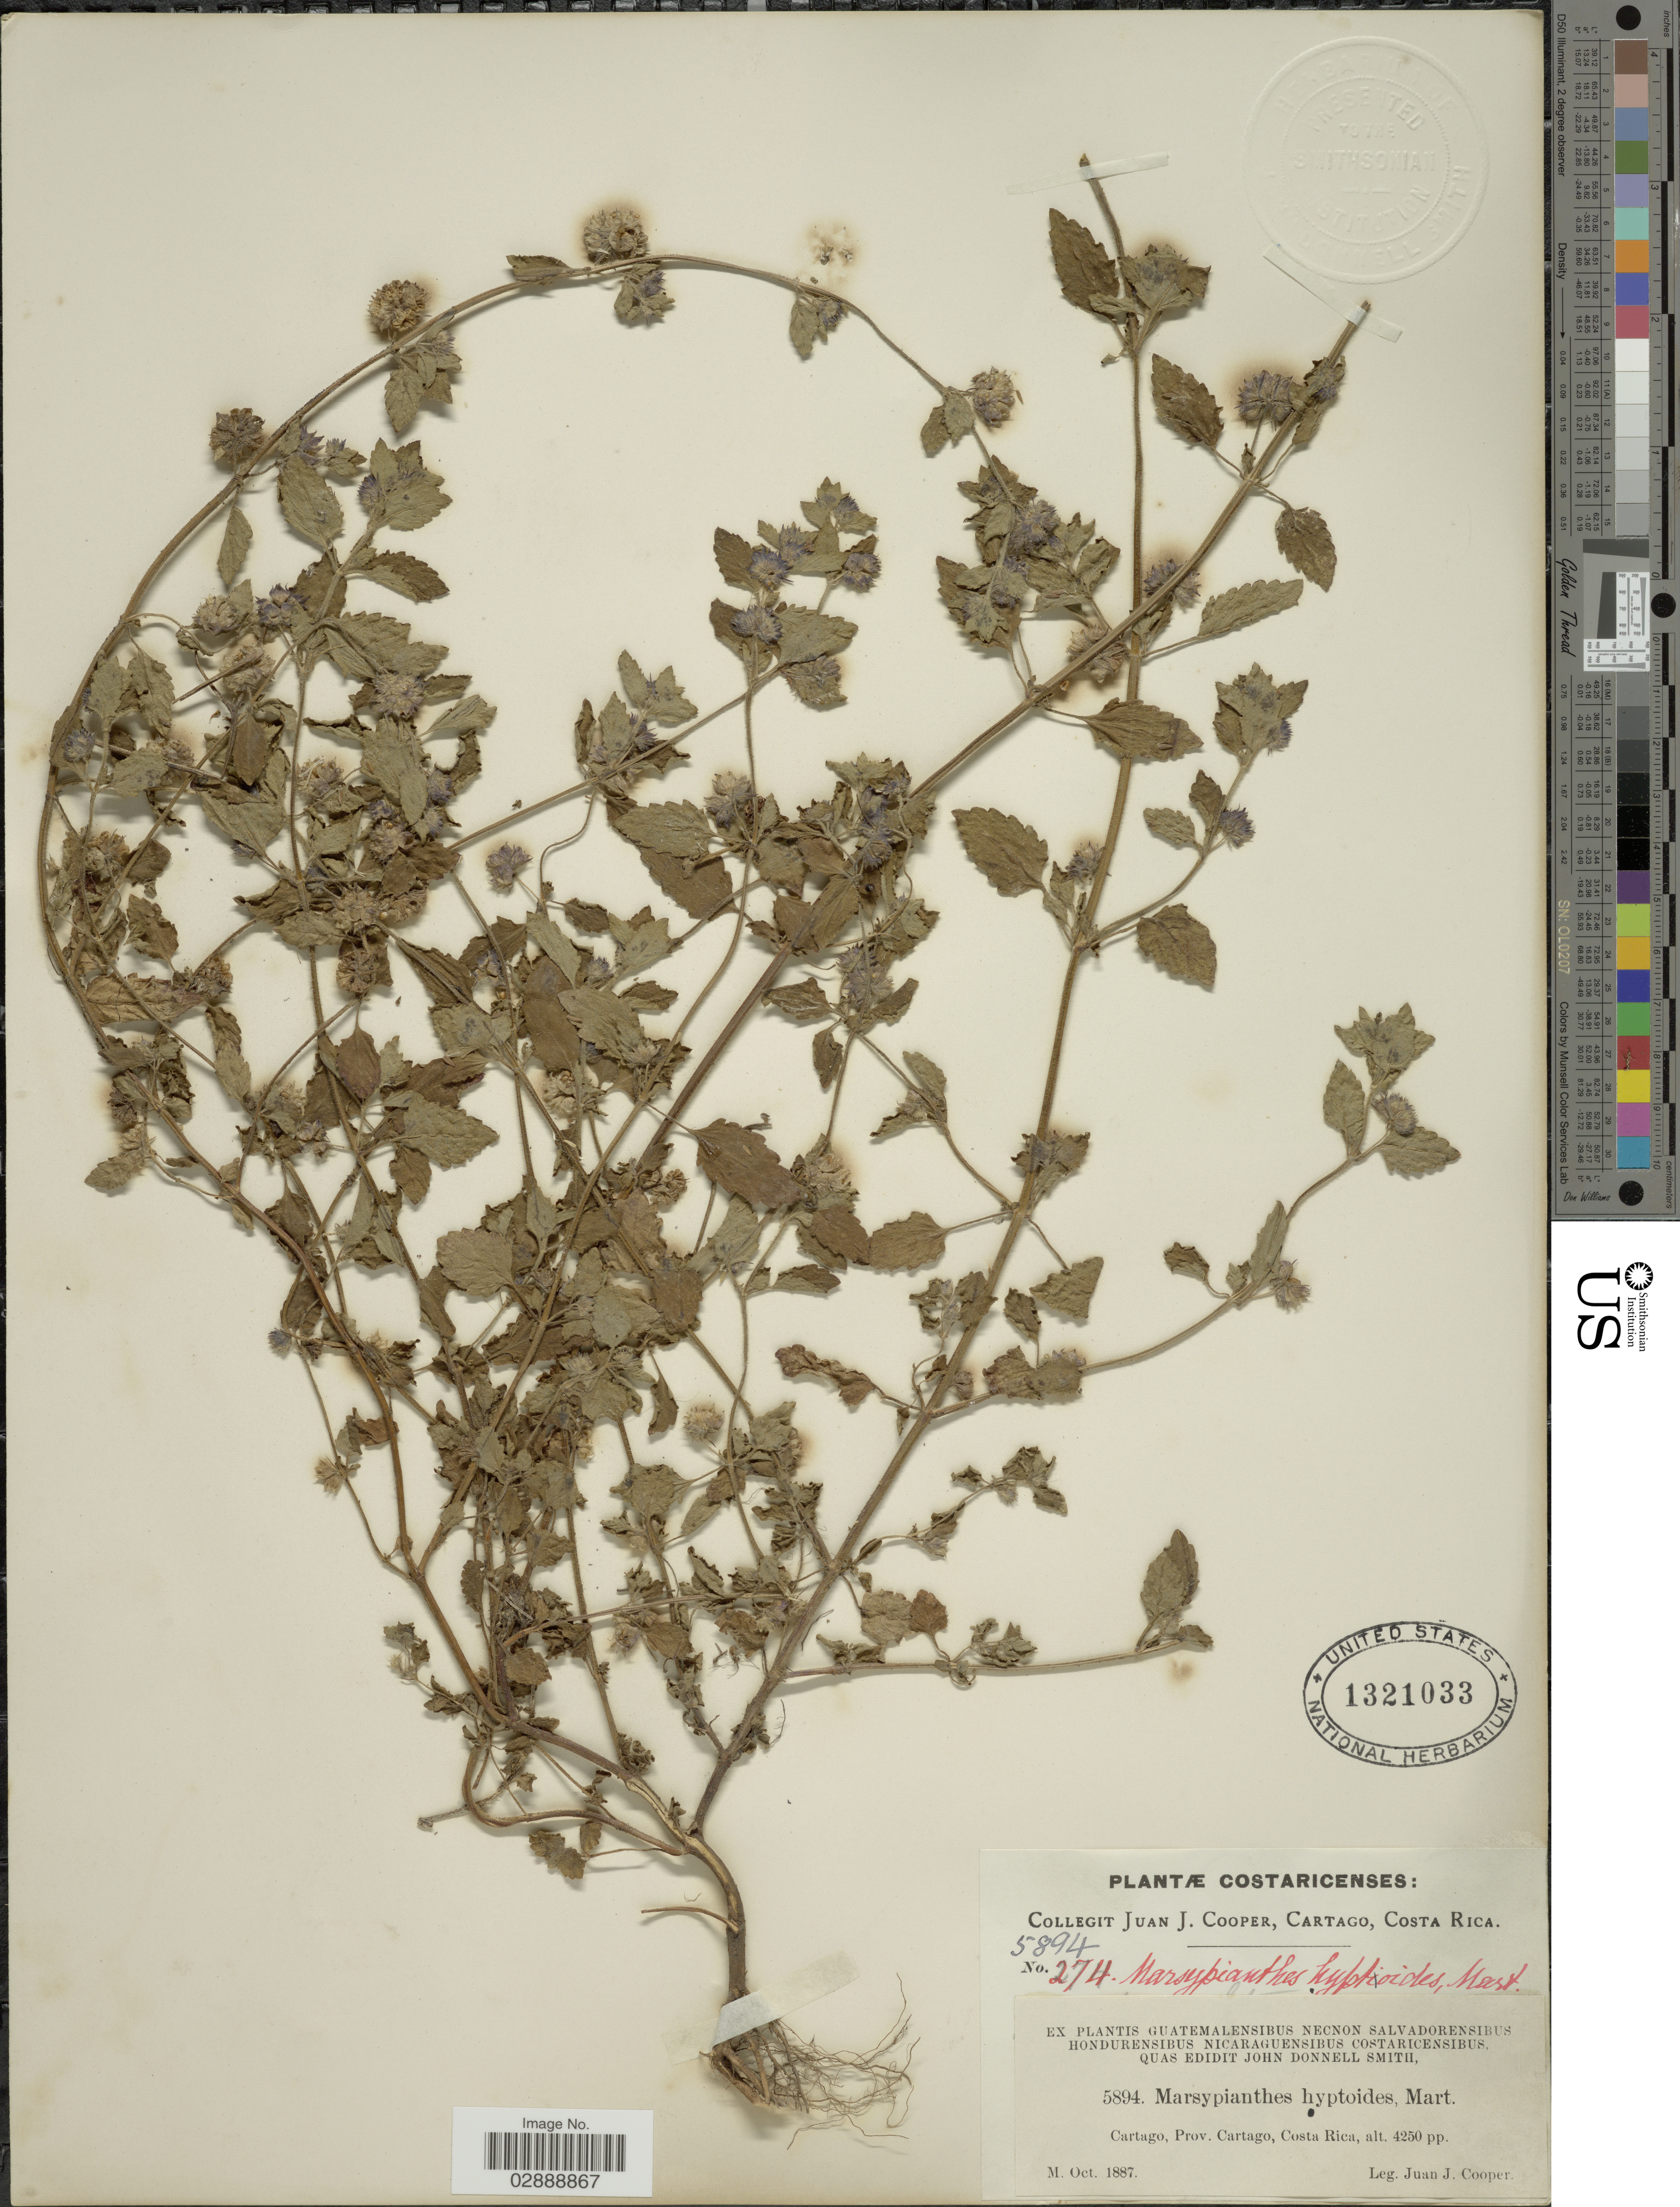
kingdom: Plantae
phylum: Tracheophyta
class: Magnoliopsida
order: Lamiales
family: Lamiaceae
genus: Marsypianthes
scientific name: Marsypianthes chamaedrys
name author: (Vahl) Kuntze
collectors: J. J. Cooper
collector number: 5894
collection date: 1887-10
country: Costa Rica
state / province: Cartago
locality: Cartago.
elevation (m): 1295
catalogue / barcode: US 1321033